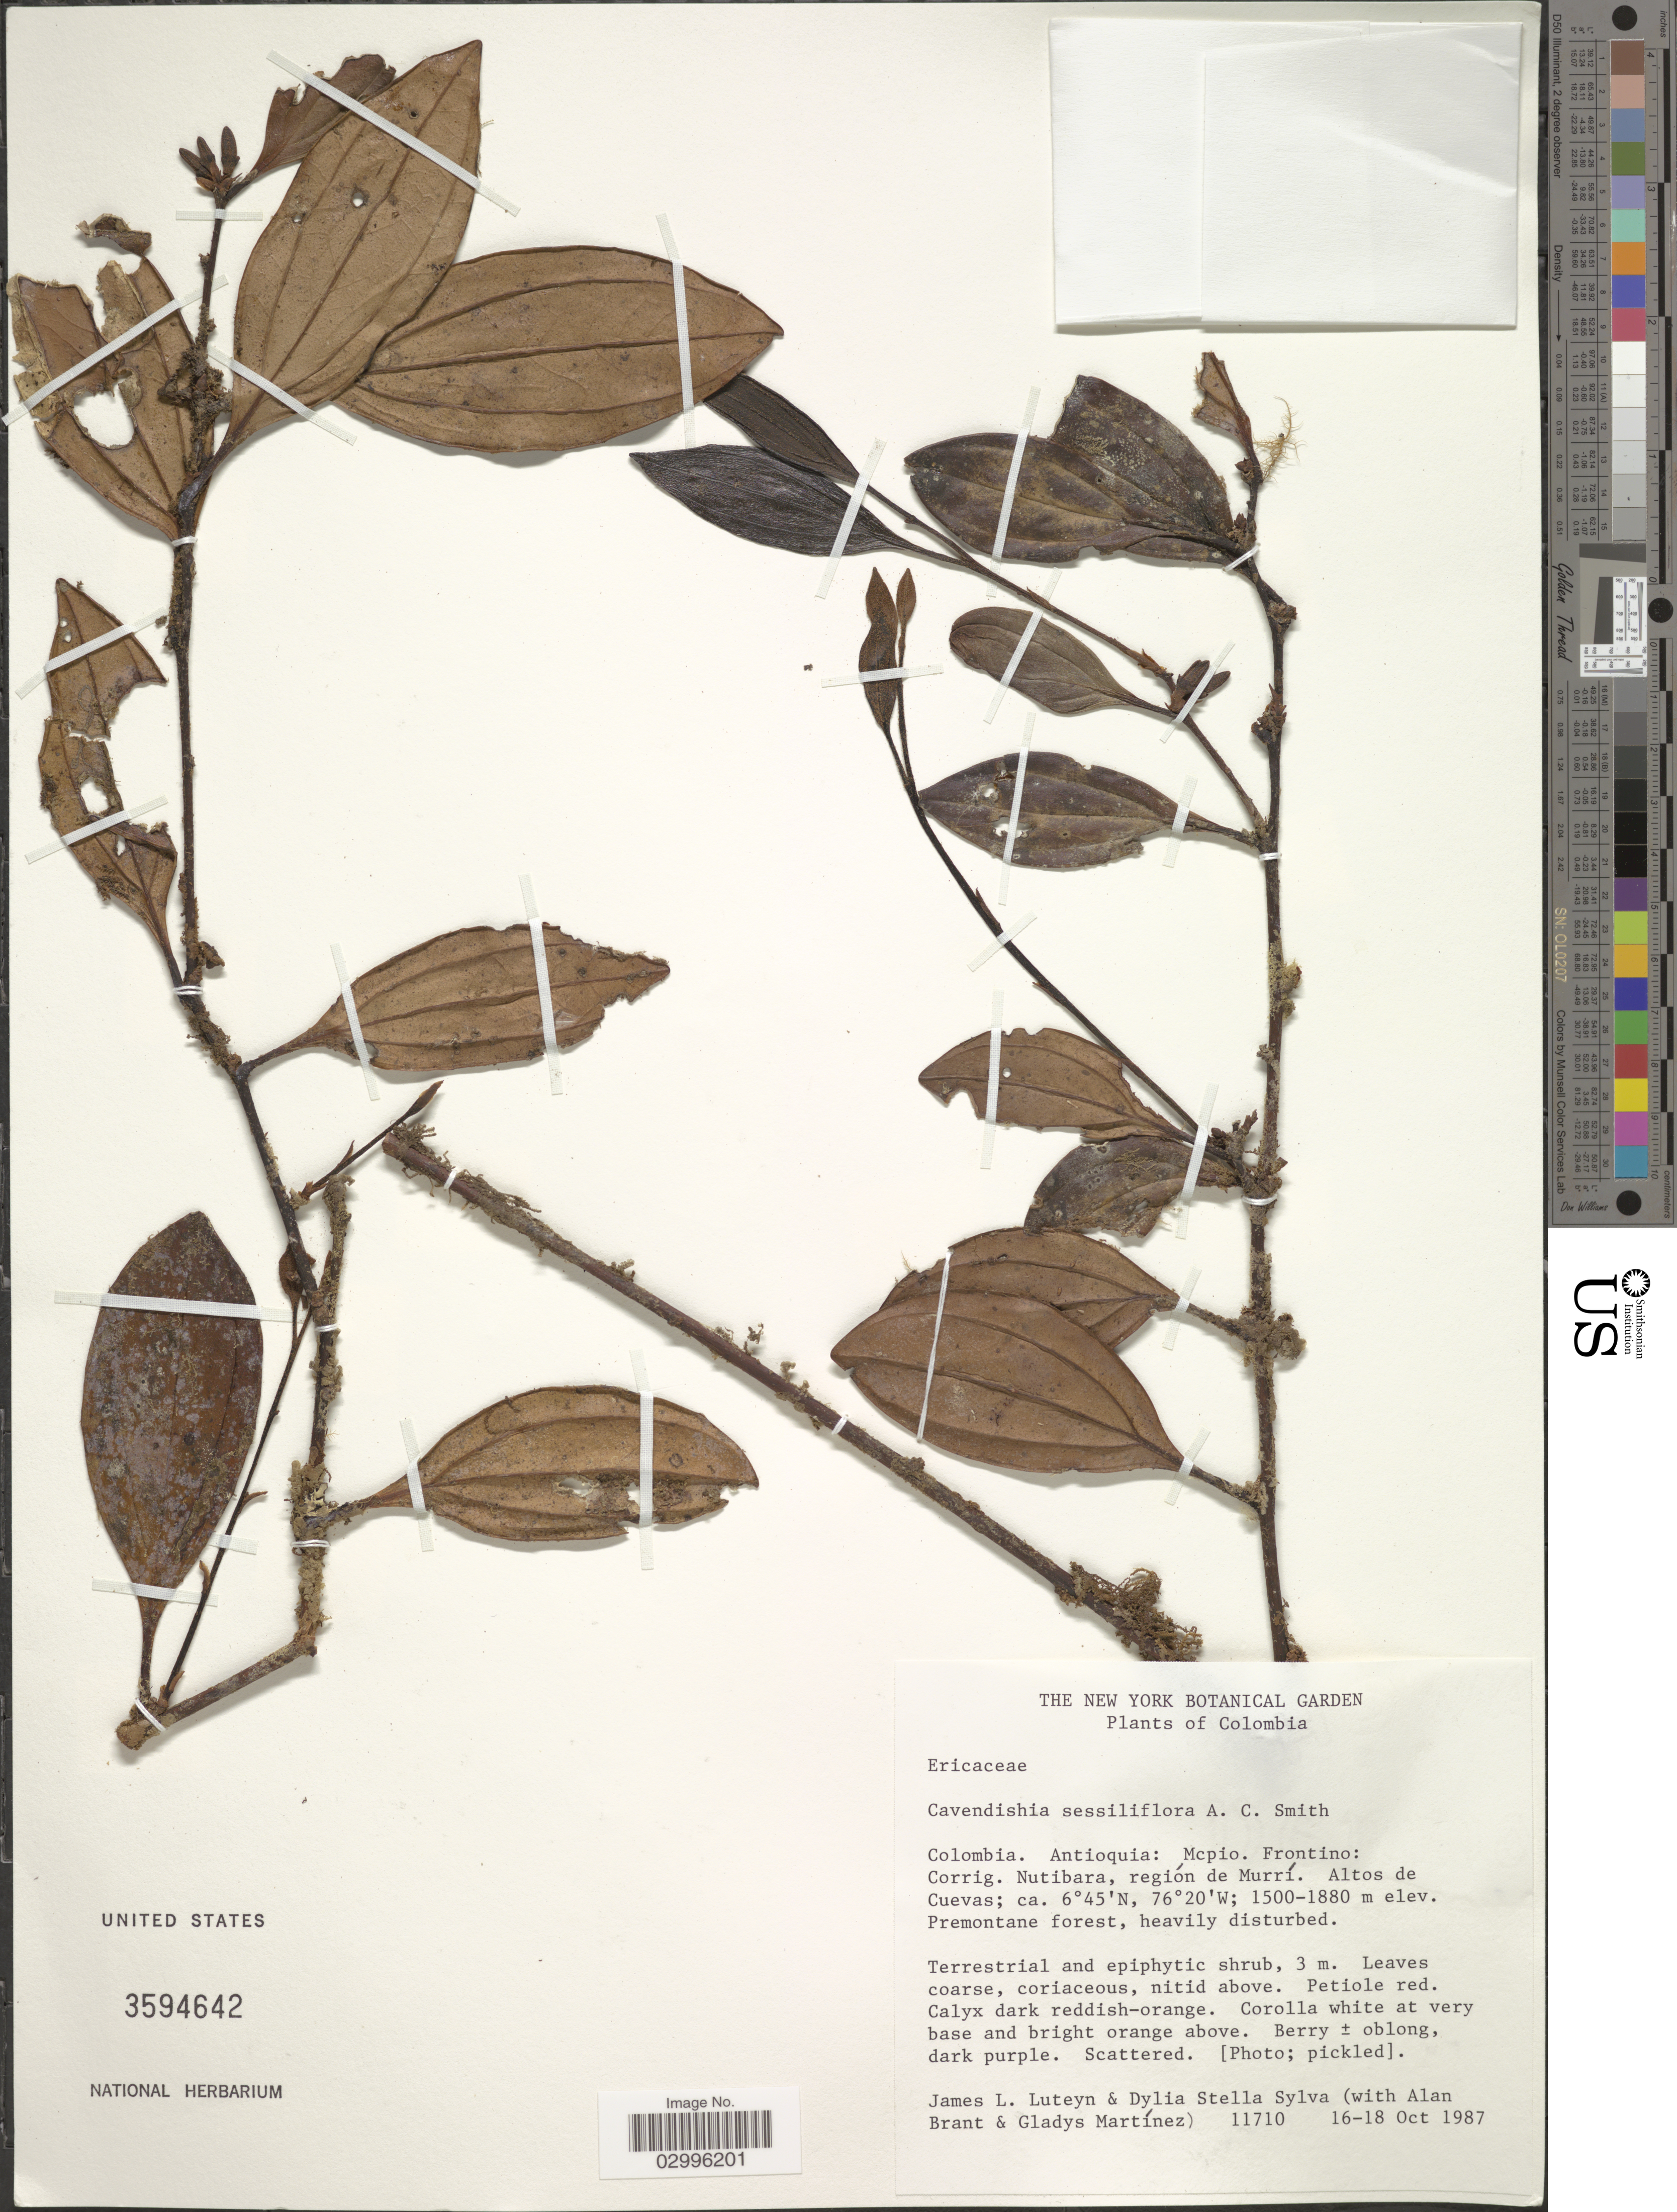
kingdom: Plantae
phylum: Tracheophyta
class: Magnoliopsida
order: Ericales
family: Ericaceae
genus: Cavendishia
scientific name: Cavendishia sessiliflora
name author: A.C. Sm.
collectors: J. L. Luteyn, D. Sylva, A. Brant & G. Martínez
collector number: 11710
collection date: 1987-10-16/1987-10-18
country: Colombia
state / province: Antioquia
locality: Mcpio. Frontino: Corrig. Nutibara, región de Murrí. Altos de Cuevas.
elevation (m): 1500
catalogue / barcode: US 3594642